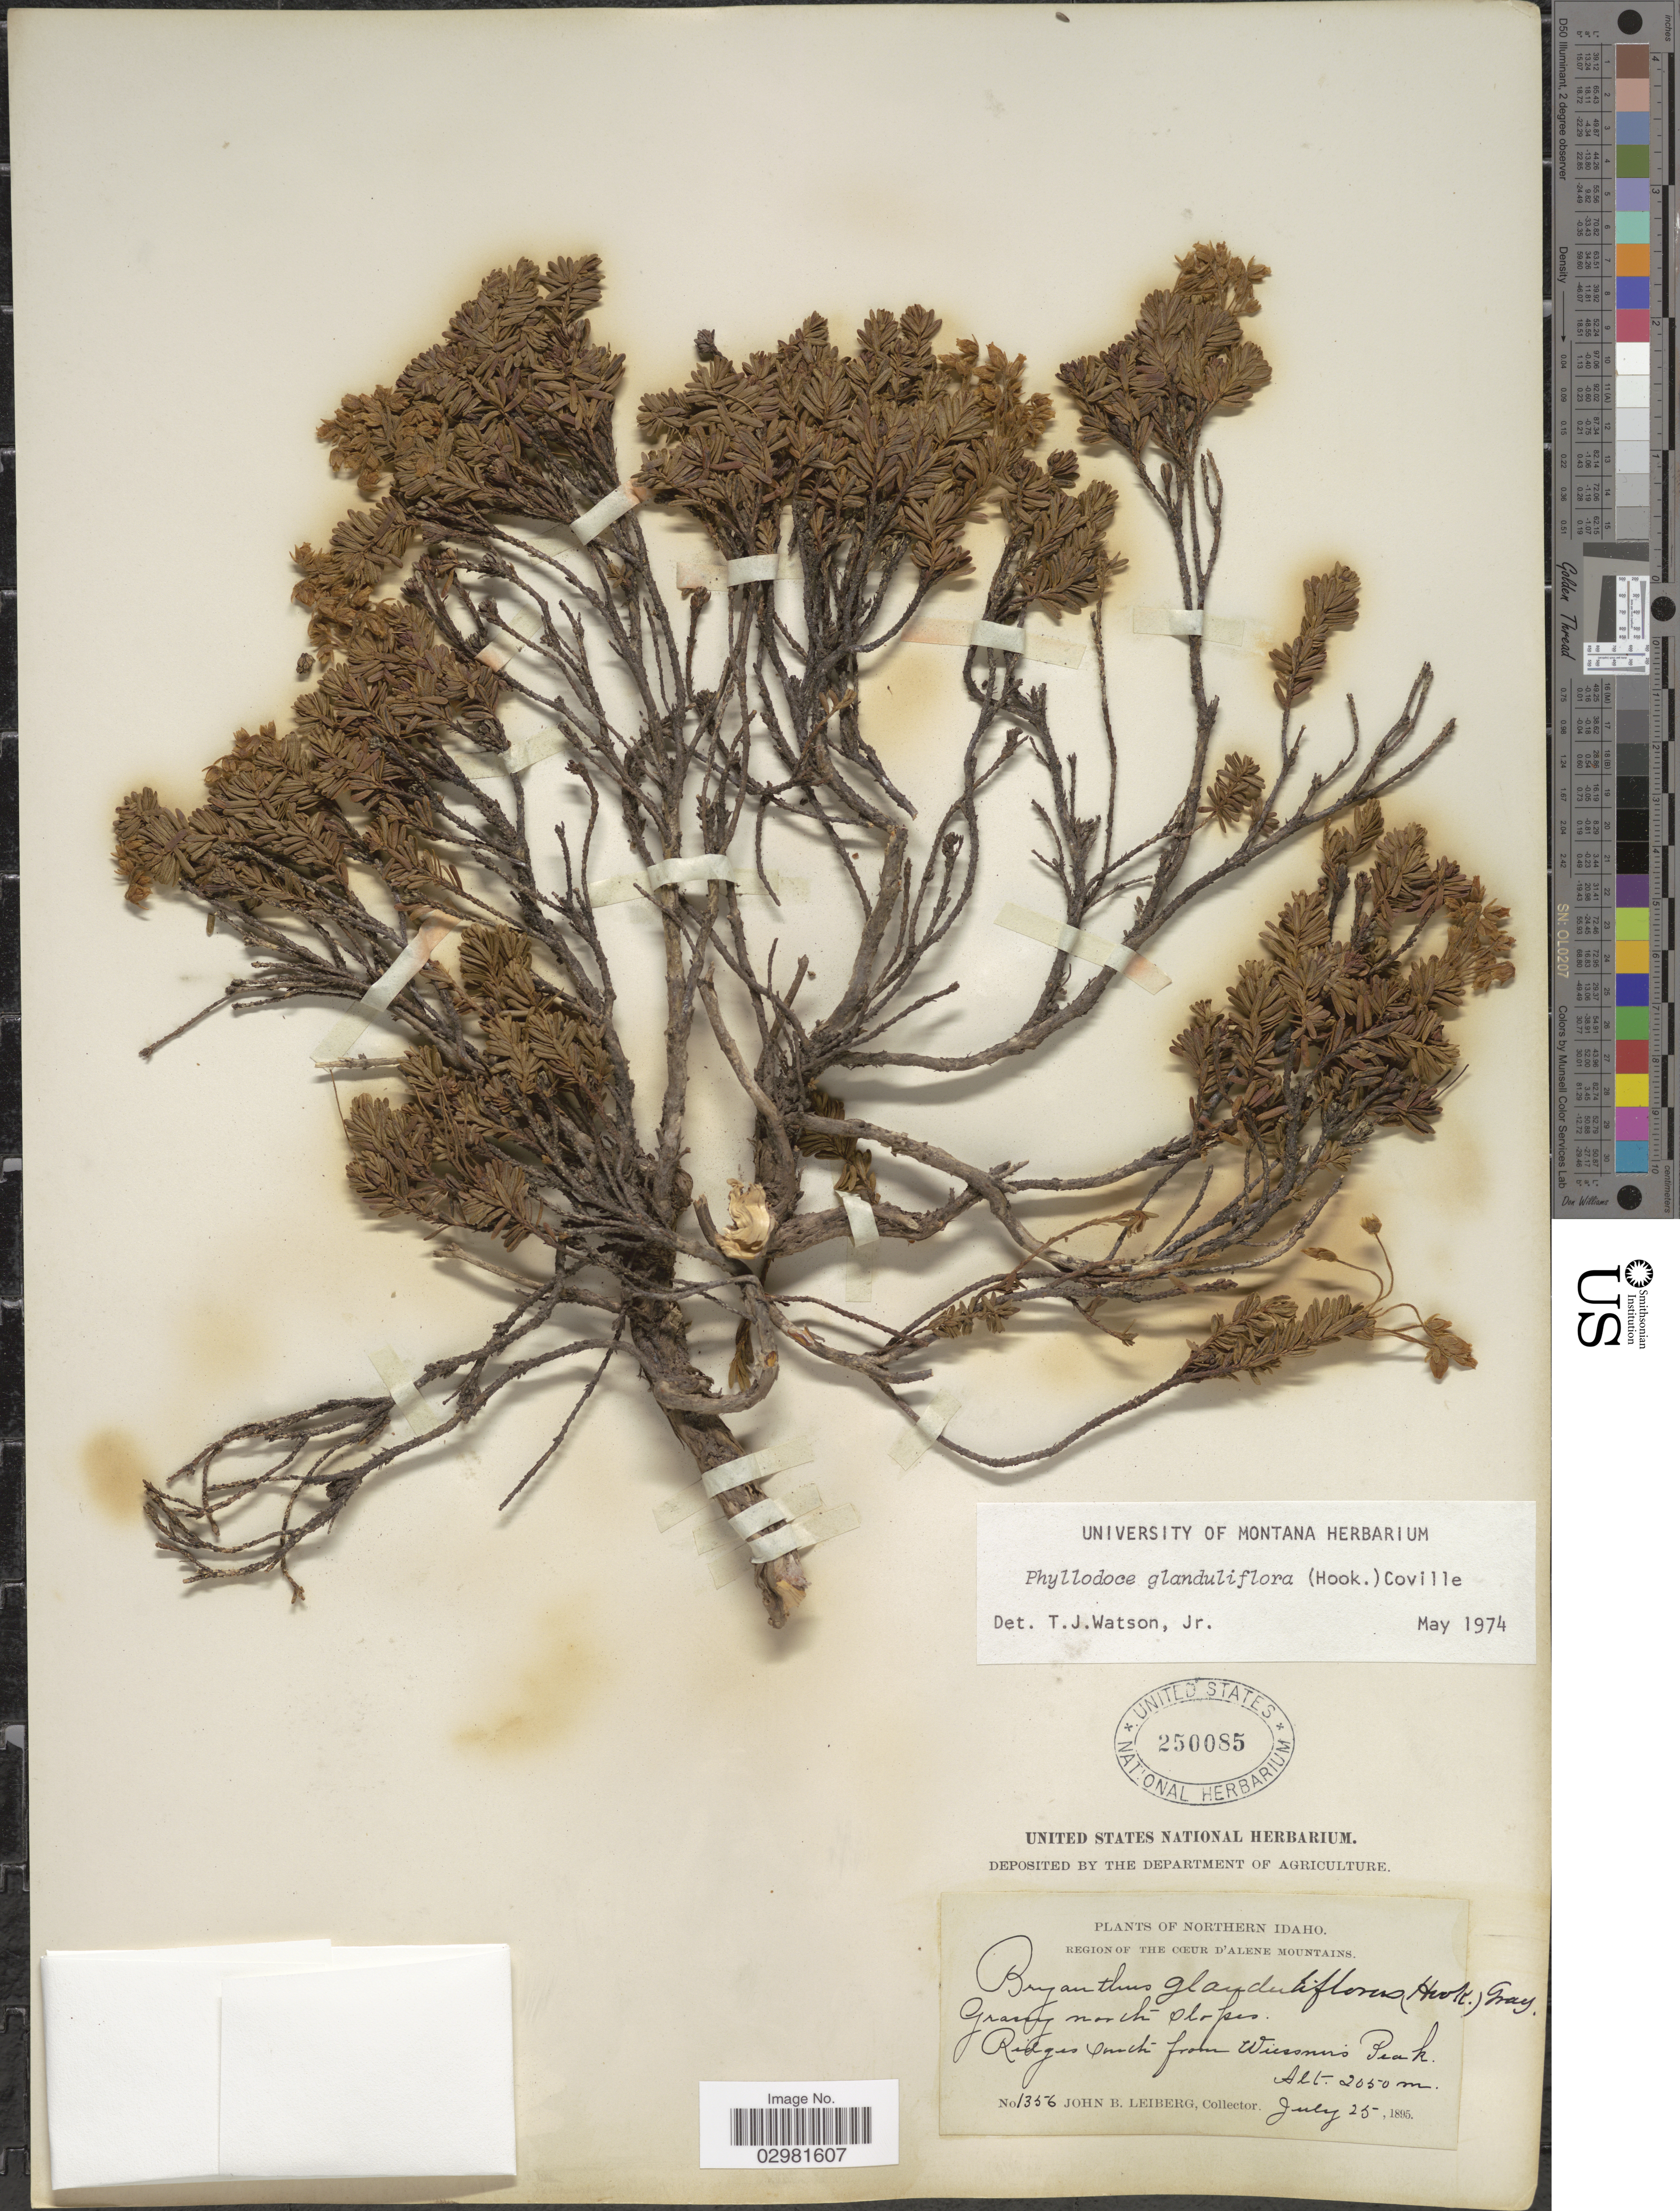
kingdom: Plantae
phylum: Tracheophyta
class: Magnoliopsida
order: Ericales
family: Ericaceae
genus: Phyllodoce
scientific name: Phyllodoce glanduliflora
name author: (Hook.) Coville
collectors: J. B. Leiberg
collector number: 1356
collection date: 1895-07-25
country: United States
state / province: Idaho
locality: Northern Idaho, Grassy north slopes, Ridges south from Wiessners Peak.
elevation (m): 2050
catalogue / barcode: US 250085